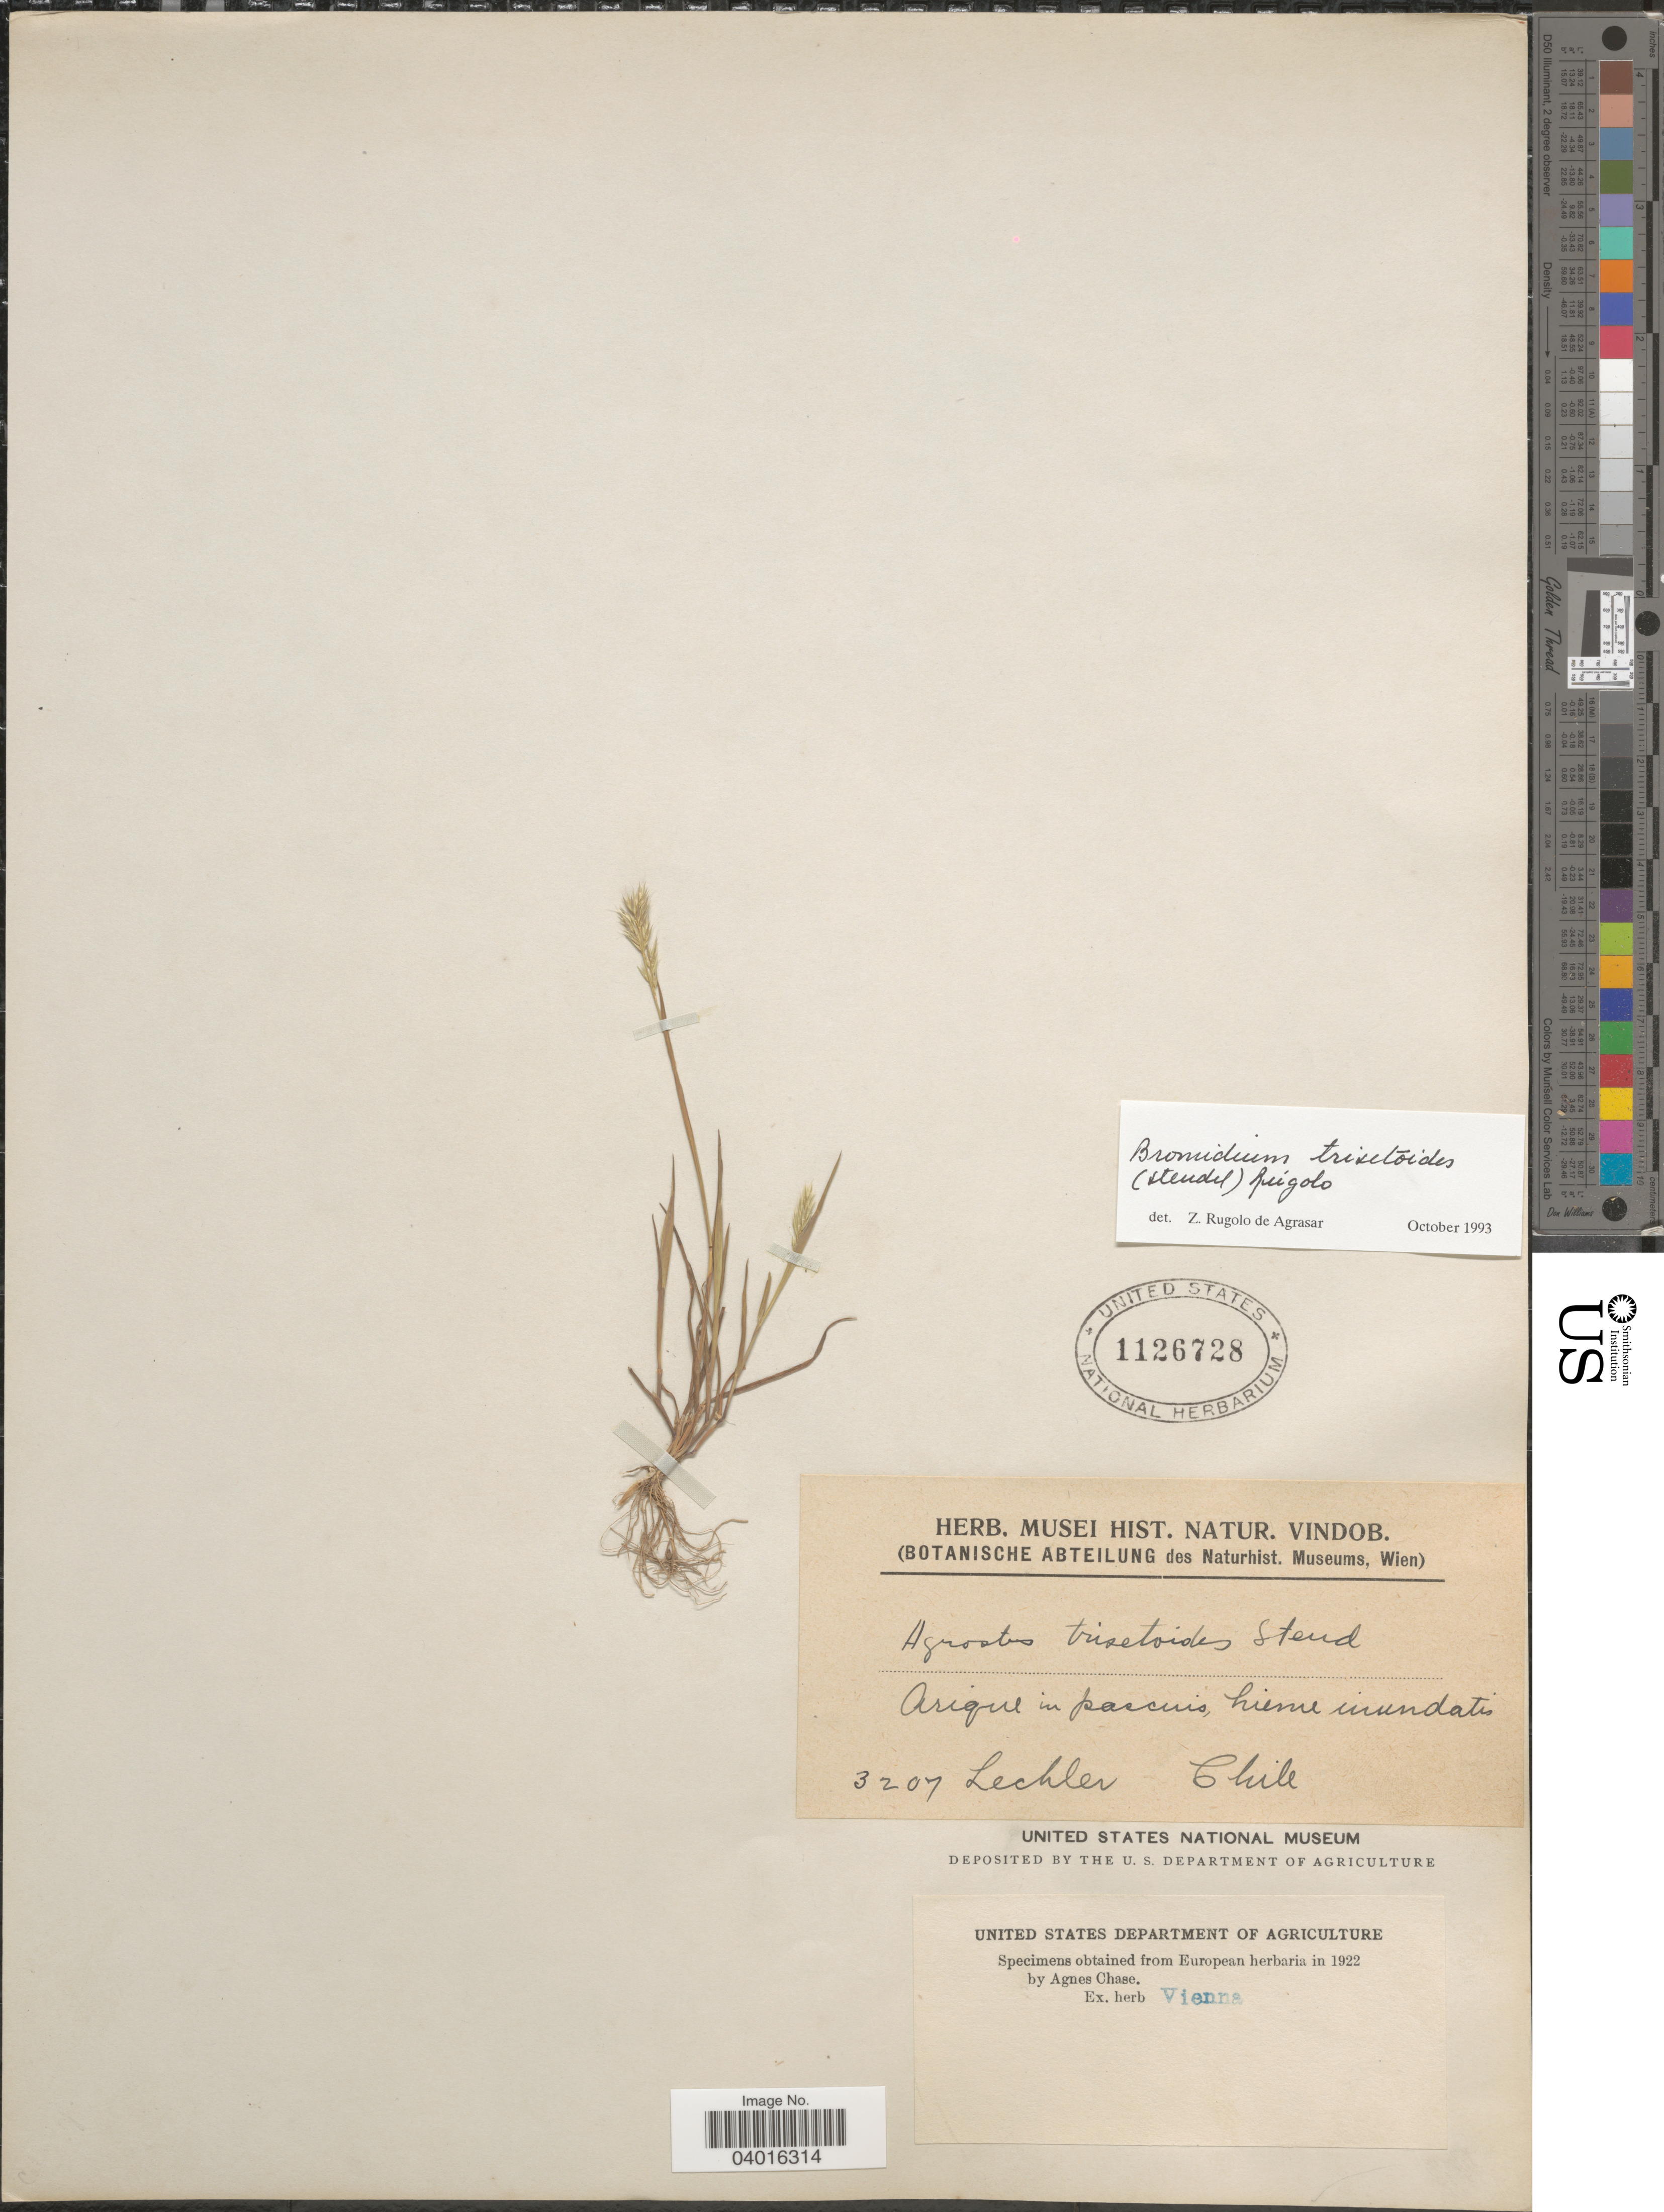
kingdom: Plantae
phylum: Tracheophyta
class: Liliopsida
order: Poales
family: Poaceae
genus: Bromidium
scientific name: Bromidium trisetoides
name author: (Steud.) Rúgolo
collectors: -. Lechler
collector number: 3207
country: Chile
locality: Arique in pascuis, hieme inundatis.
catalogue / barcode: US 1126728